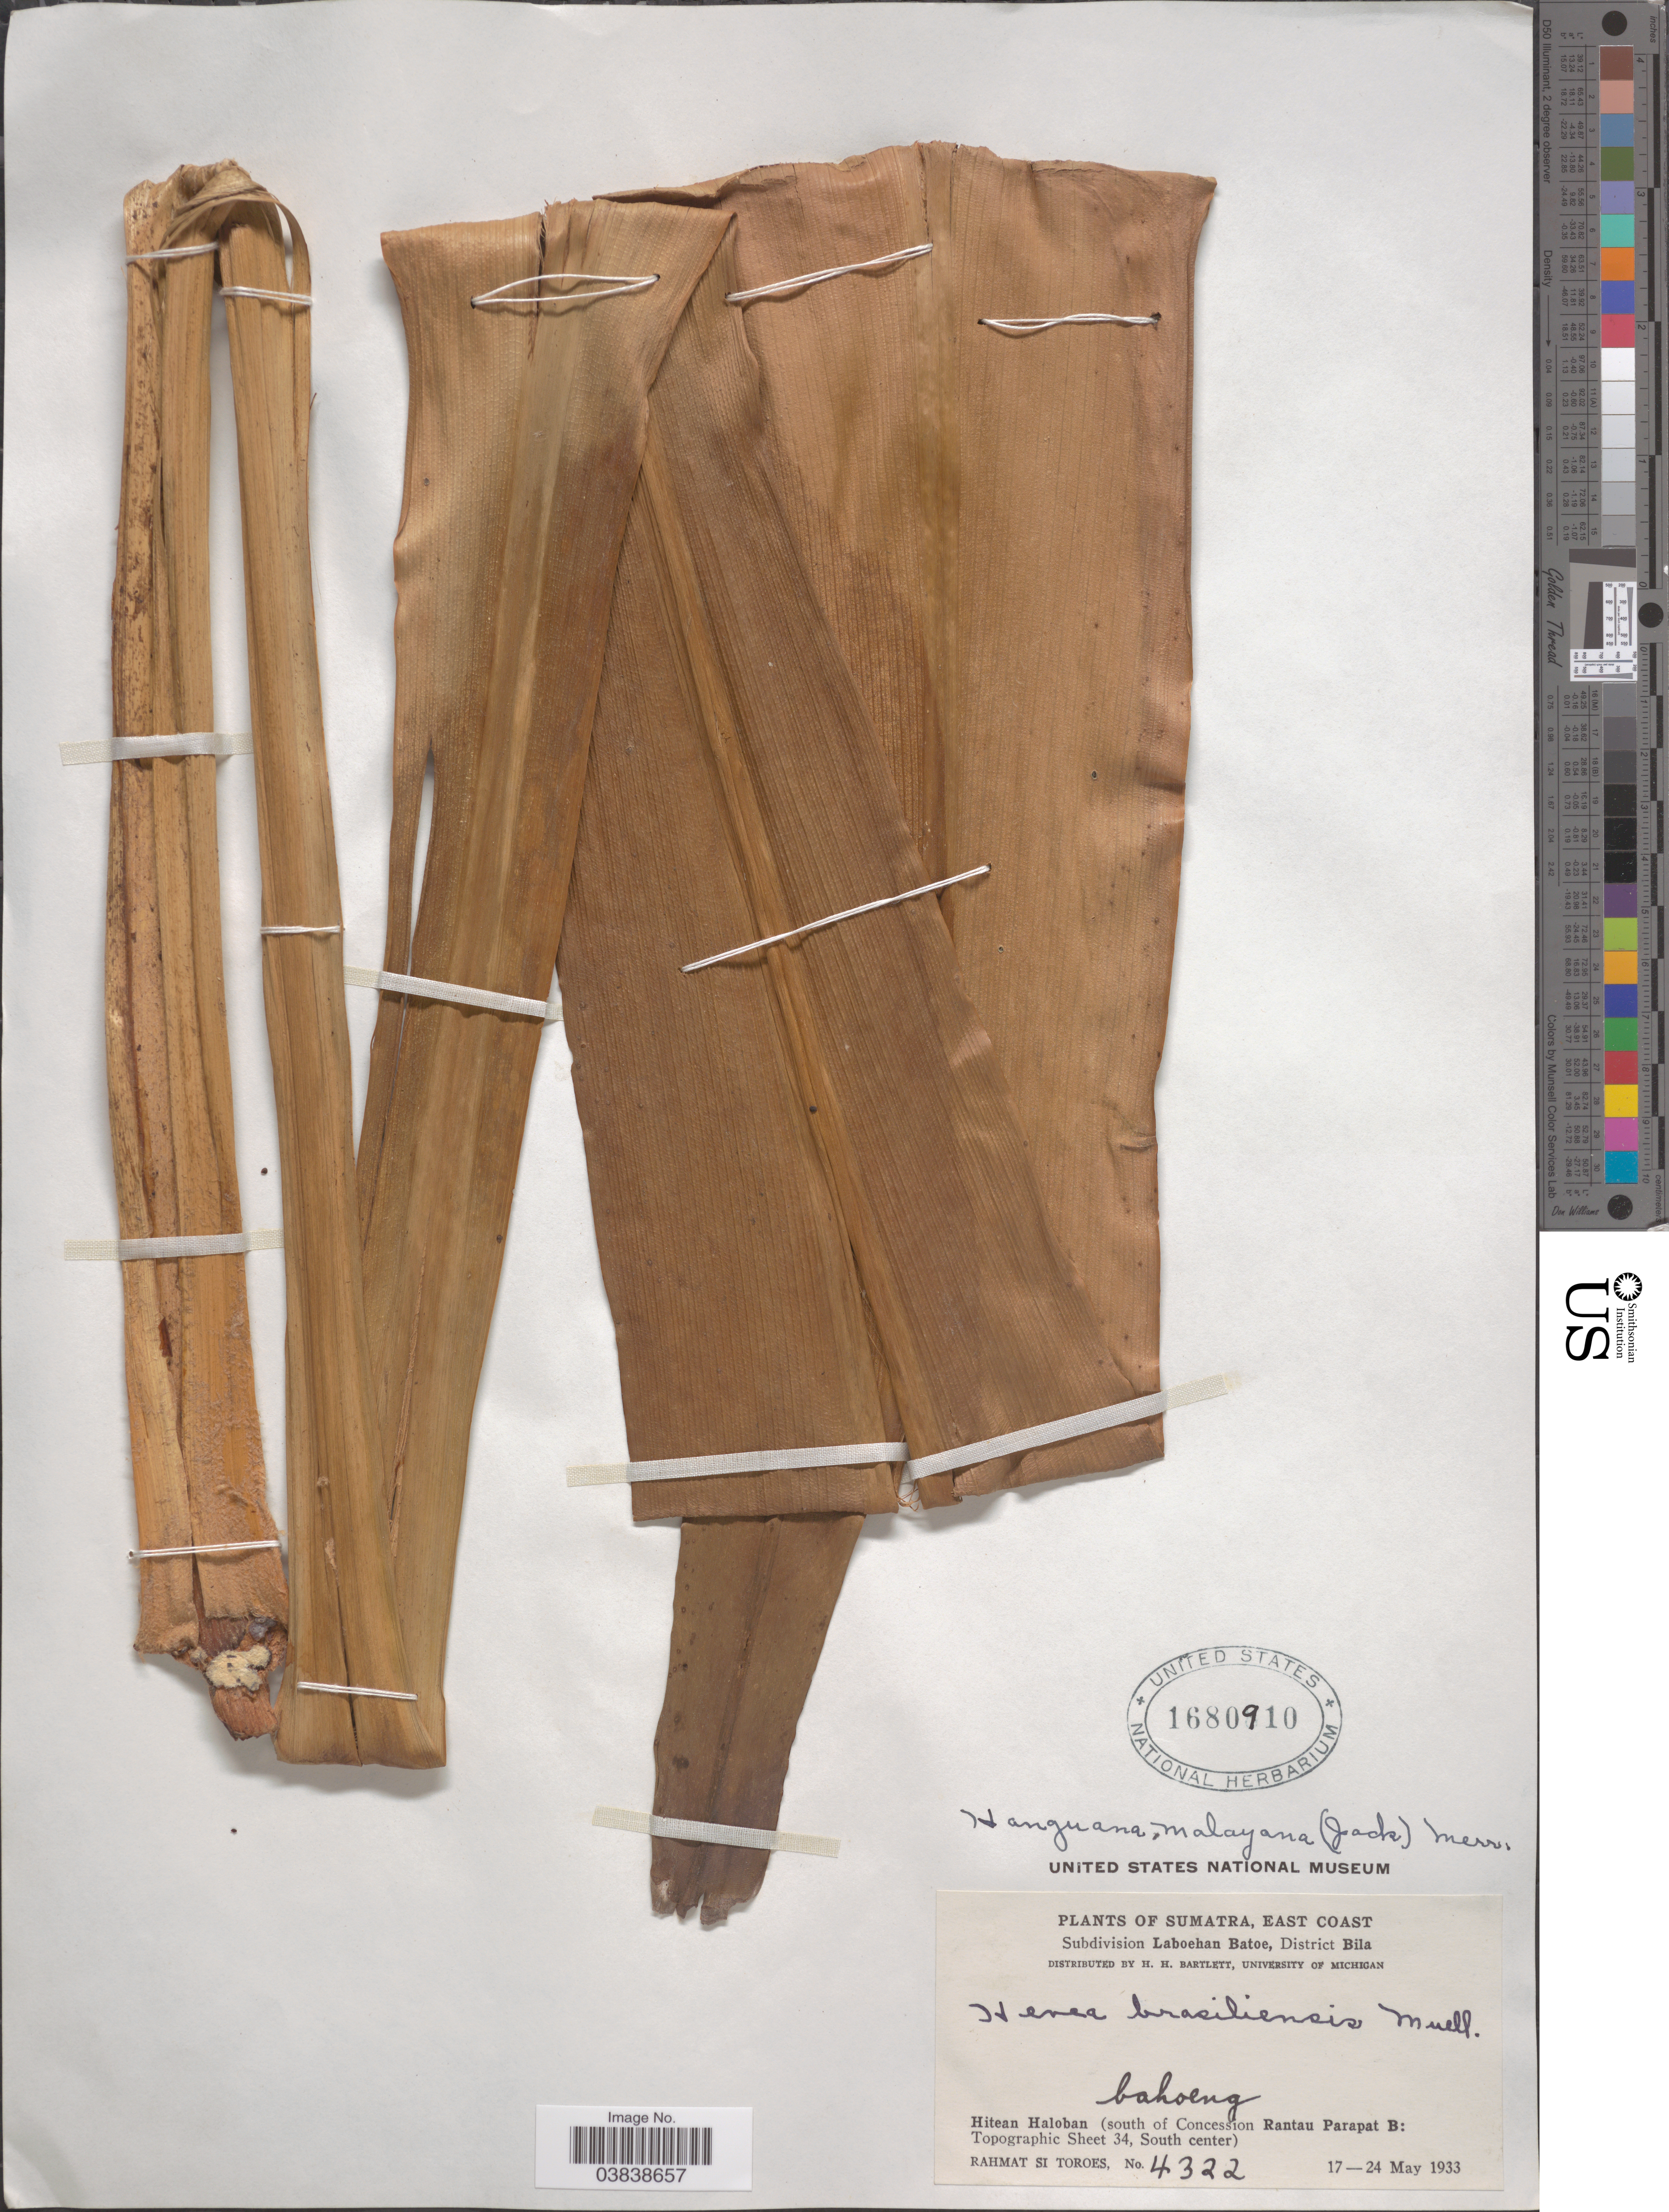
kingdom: Plantae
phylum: Tracheophyta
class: Liliopsida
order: Commelinales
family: Hanguanaceae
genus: Hanguana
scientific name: Hanguana malayana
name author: (Jack) Merr.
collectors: Rahmat Si Boeea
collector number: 4322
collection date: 1933-05-17/1933-05-24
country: Indonesia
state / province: Sumatra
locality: East Coast. Subdivision Laboehan Batoe, District Bila. Hitean Haloban (south of Concession Rantau Parapat B: Topographic Sheet 34, South center).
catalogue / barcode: US 1680910